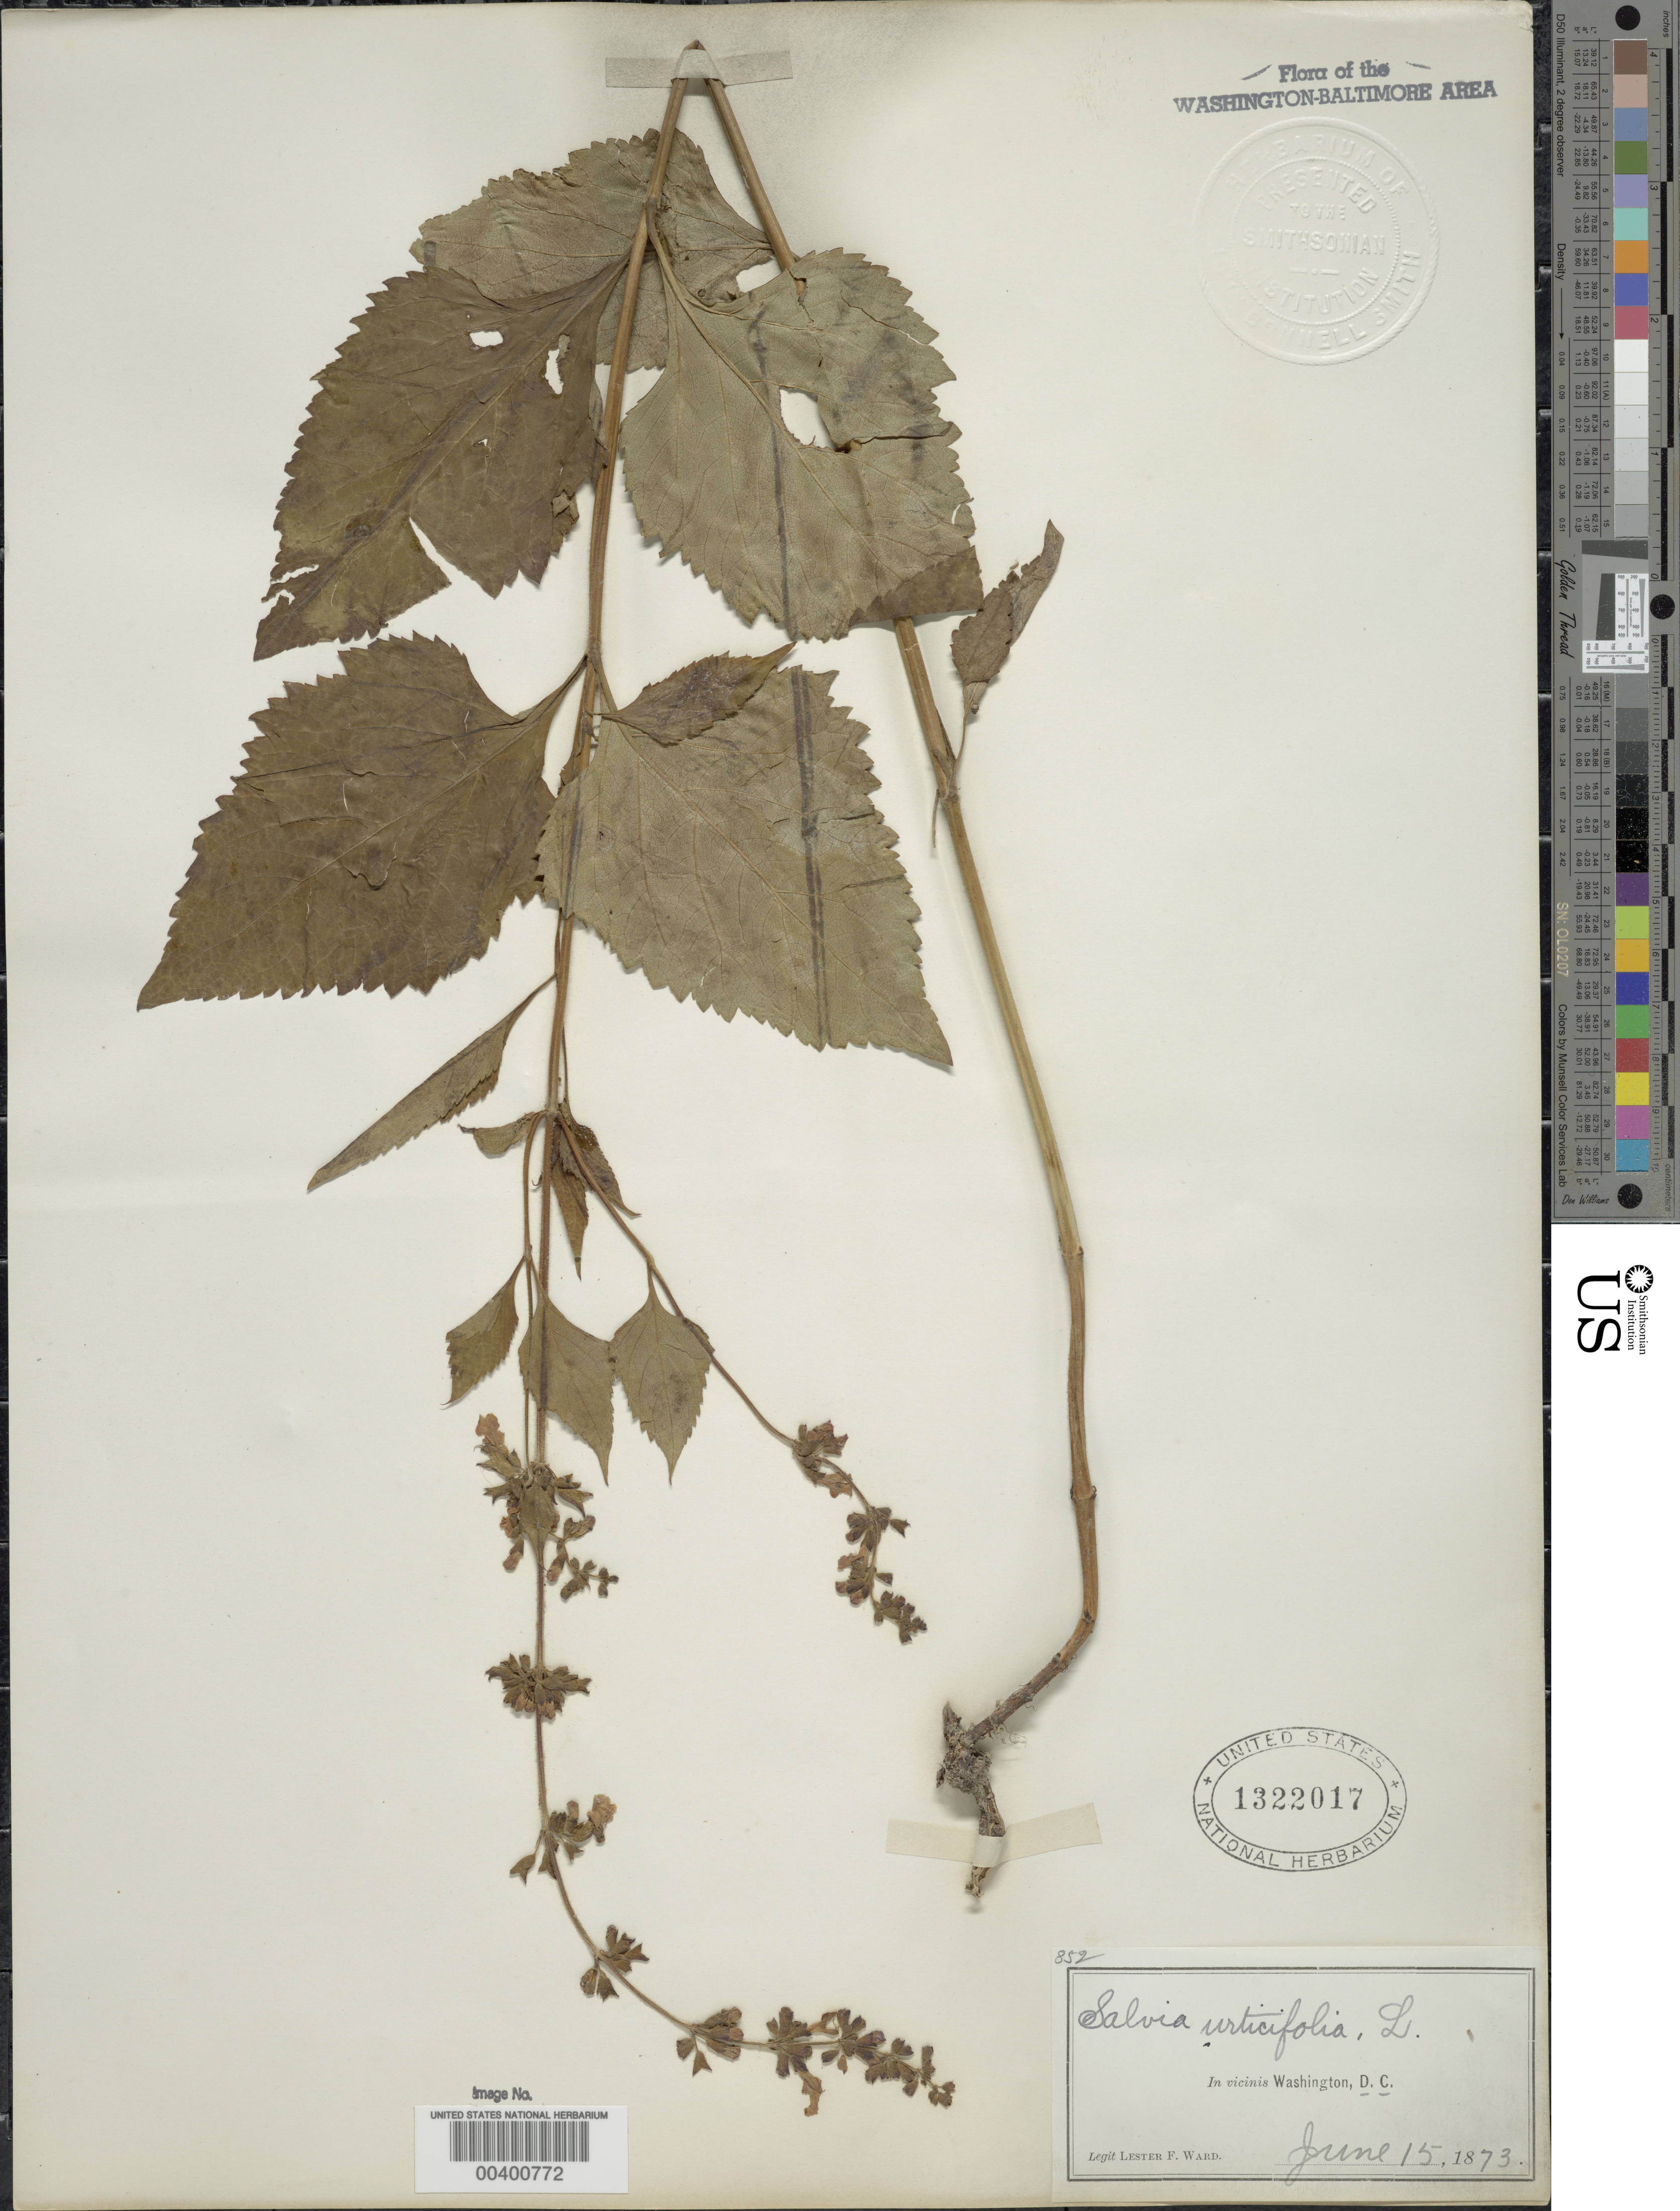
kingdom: Plantae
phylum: Tracheophyta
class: Magnoliopsida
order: Lamiales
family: Lamiaceae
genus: Salvia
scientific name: Salvia urticifolia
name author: L.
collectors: L. F. Ward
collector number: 852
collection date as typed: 15 Jun 1873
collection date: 1873-06-15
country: United States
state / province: District of Columbia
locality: Washington DC area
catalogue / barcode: US 1322017